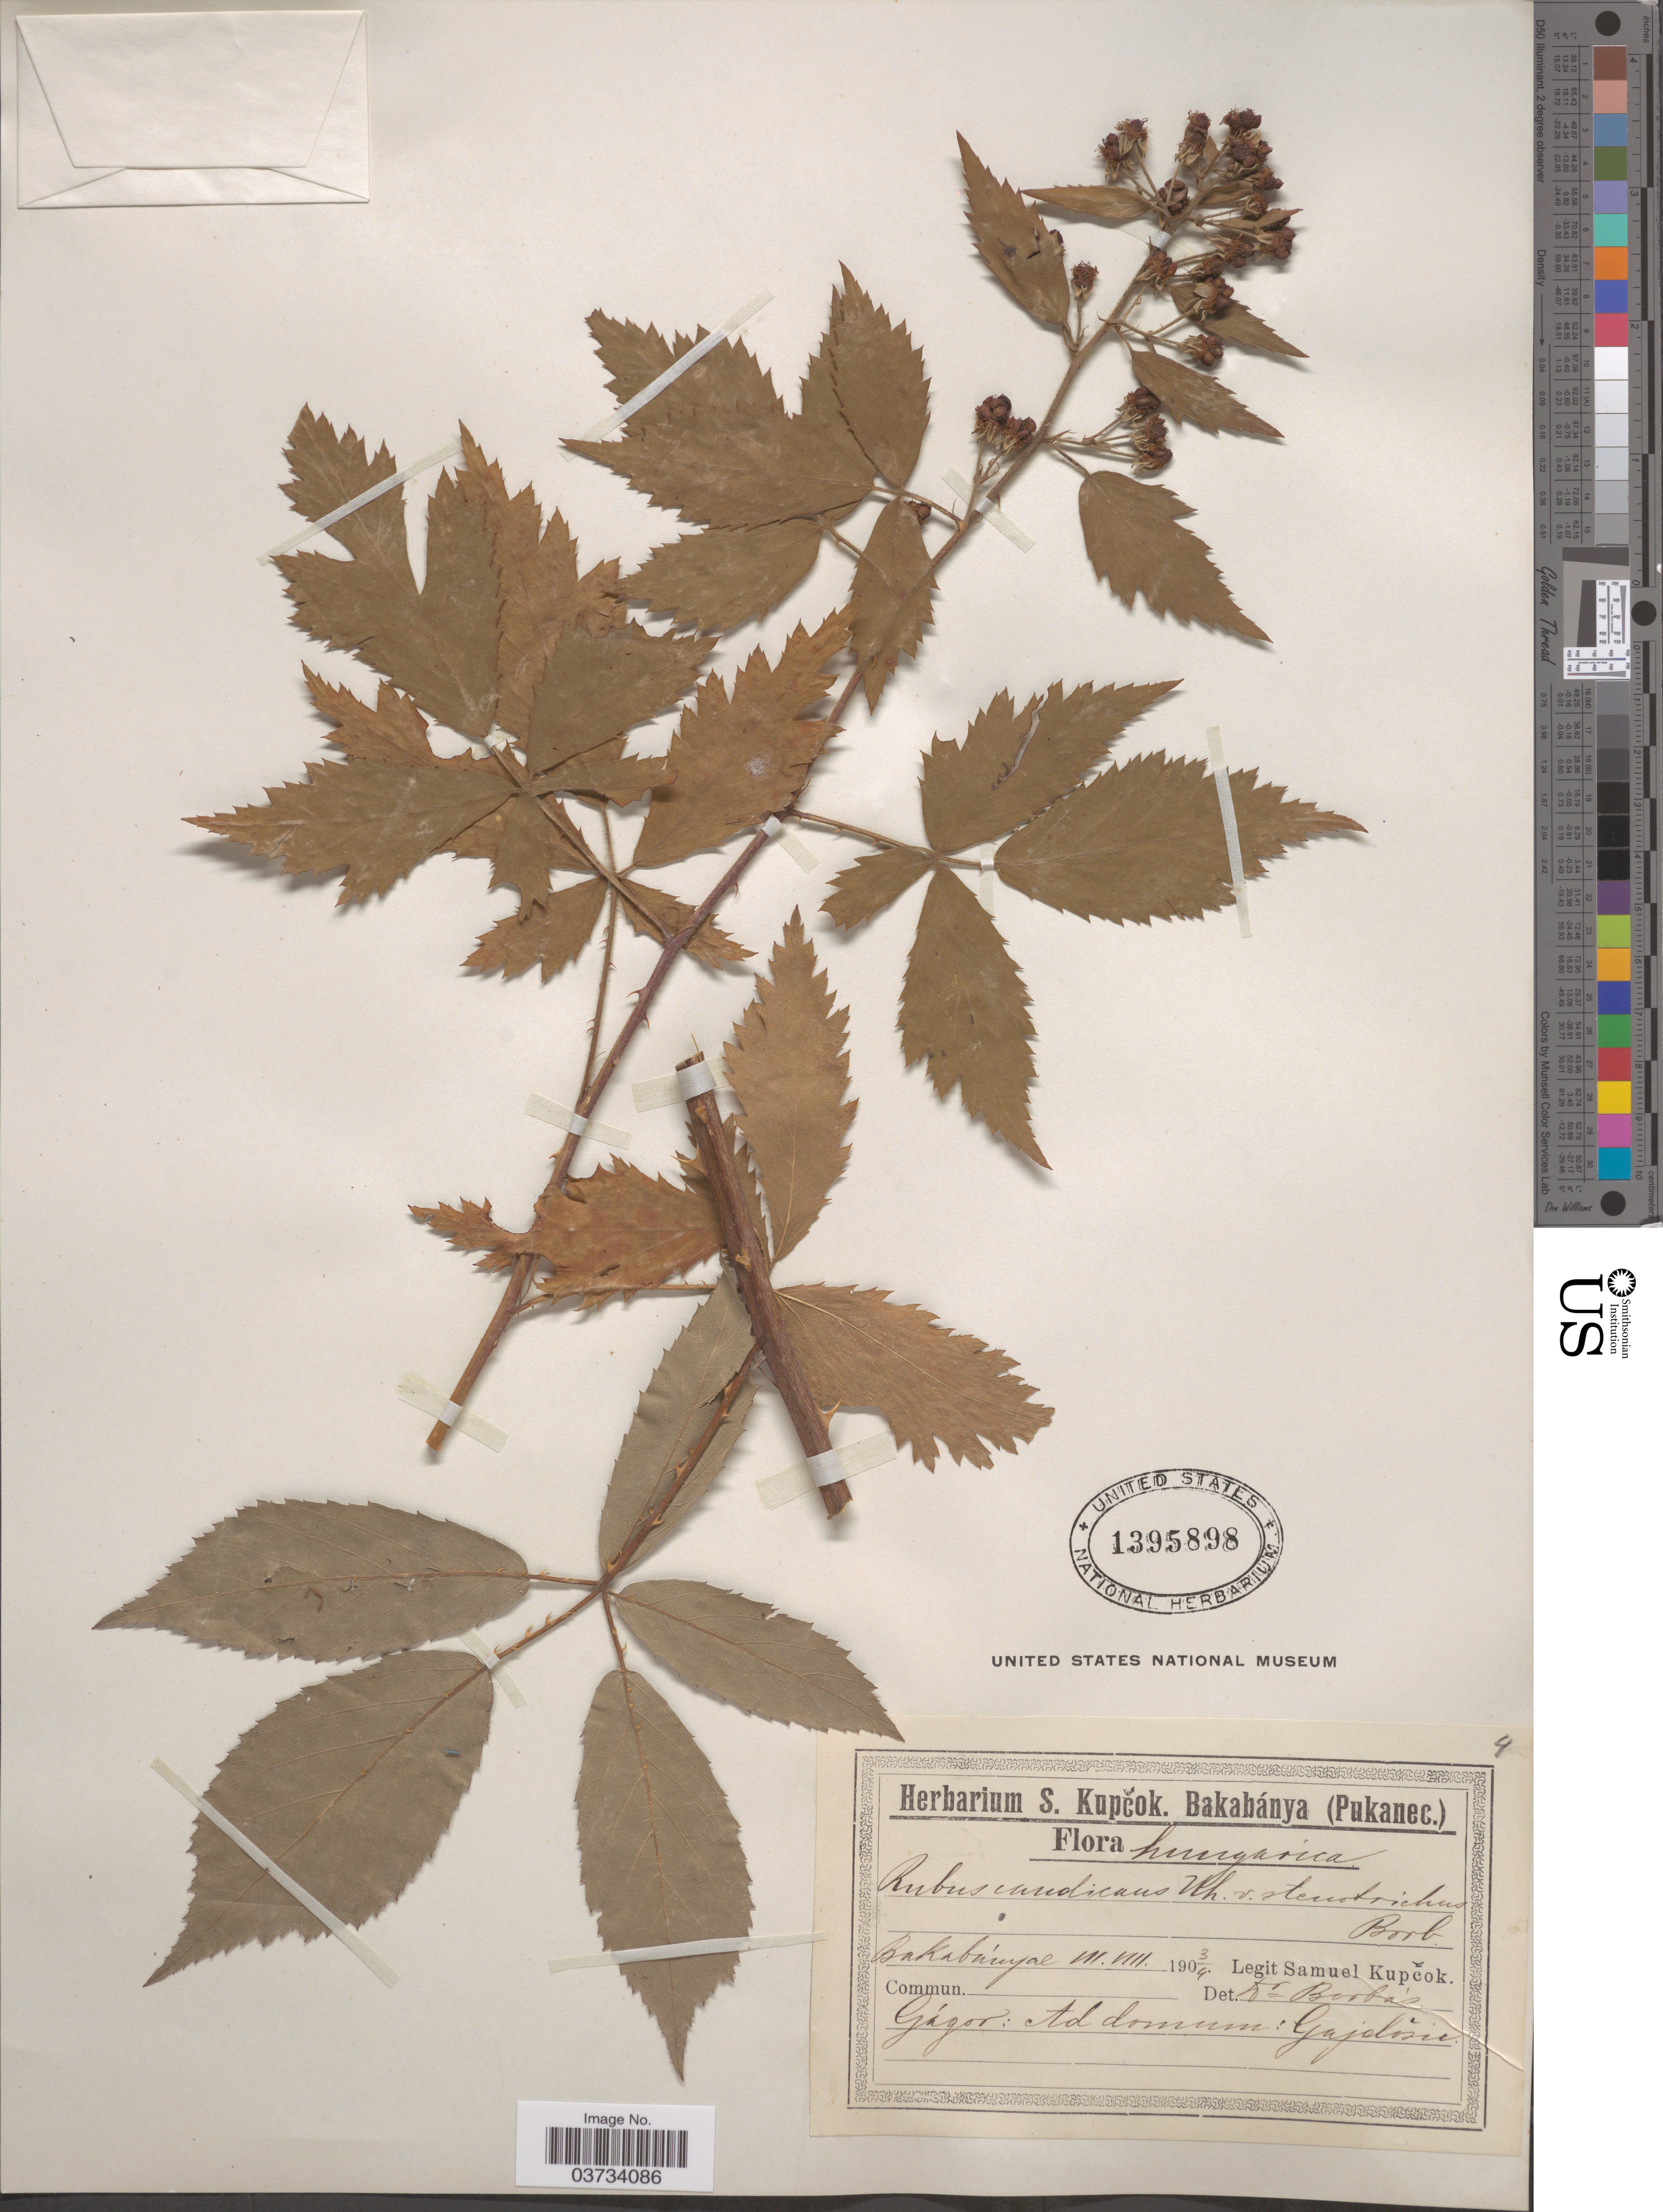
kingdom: Plantae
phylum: Tracheophyta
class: Magnoliopsida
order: Rosales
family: Rosaceae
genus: Rubus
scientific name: Rubus candicans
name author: Weihe ex Rchb.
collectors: S. Kupcok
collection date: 1903-07/1904-08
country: Hungary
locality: Bakabúngae [interpreted]. Gigor: Ad domum: Gajdone. [interpreted] [unsure placement]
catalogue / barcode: US 1395898